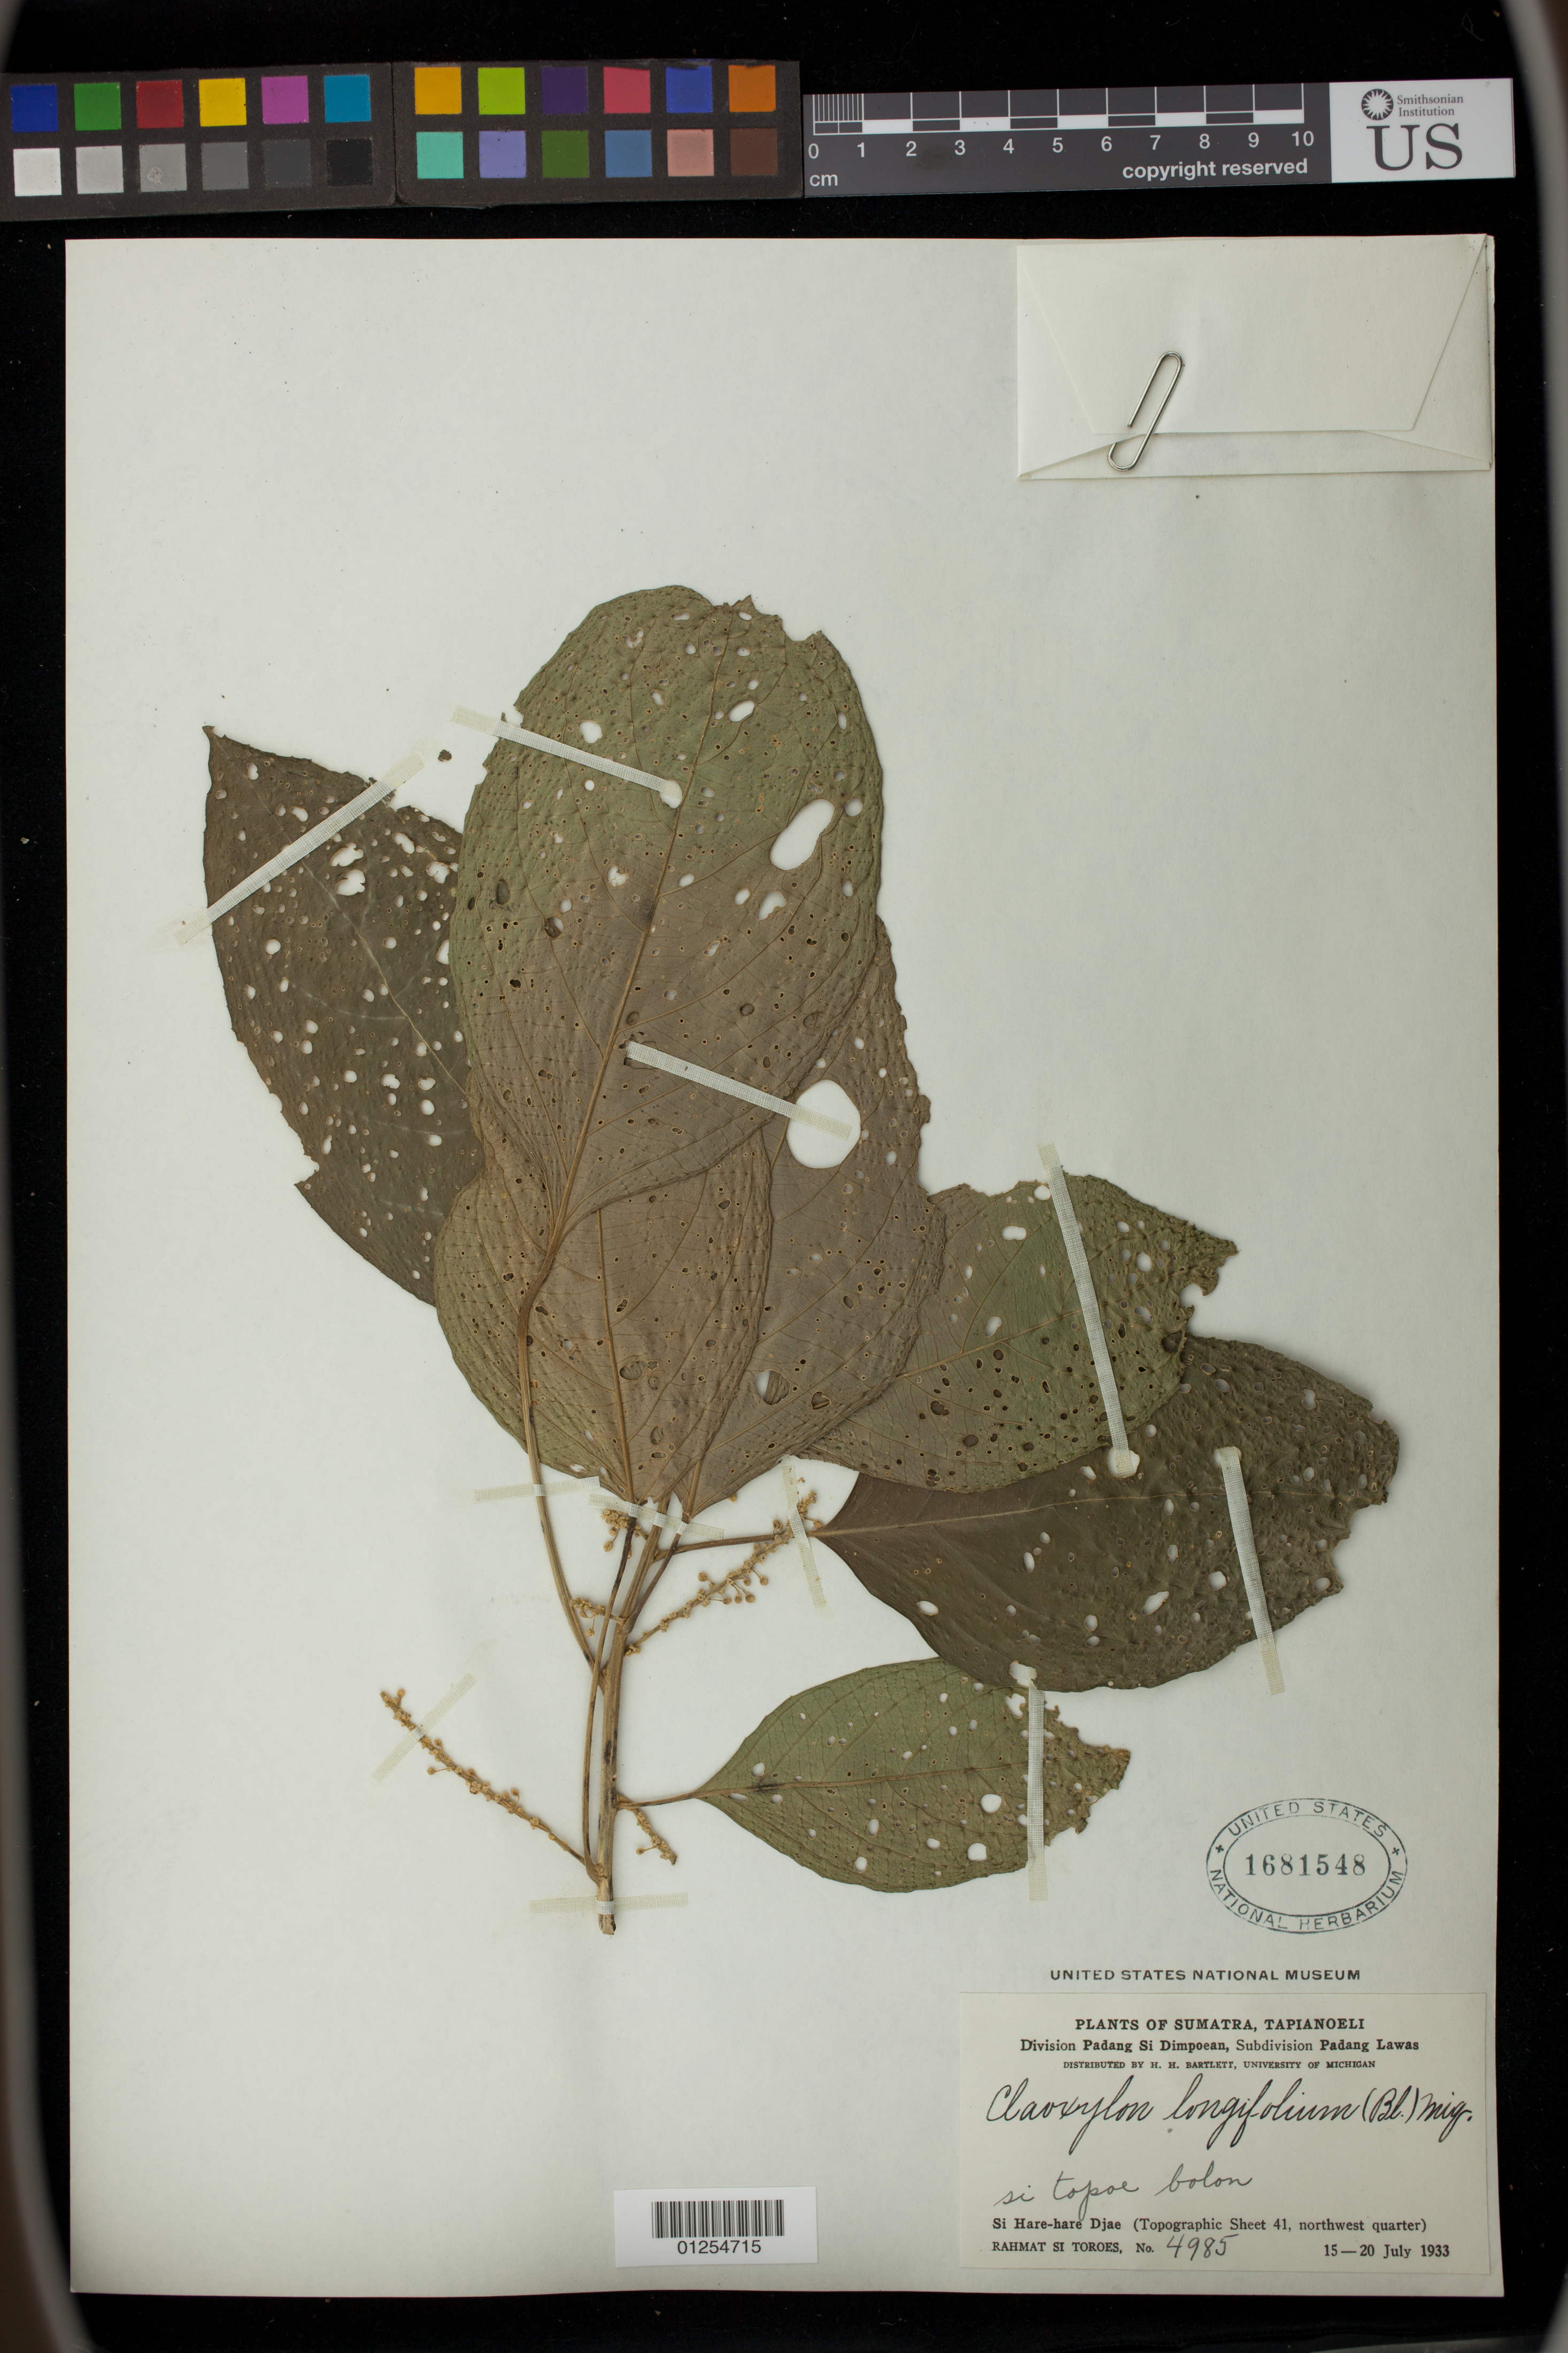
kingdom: Plantae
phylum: Tracheophyta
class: Magnoliopsida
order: Malpighiales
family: Euphorbiaceae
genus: Claoxylon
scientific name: Claoxylon longifolium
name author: (Blume) Endl. & Hassk.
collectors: Rahmat Si Boeea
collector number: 4985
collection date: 1933-07-15/1933-07-20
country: Indonesia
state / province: Sumatra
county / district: Sumatera Utara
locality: Tapianoeli, Div. Padang Si Dimpoean, Subdiv. Padang Lawas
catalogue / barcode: US 1681548